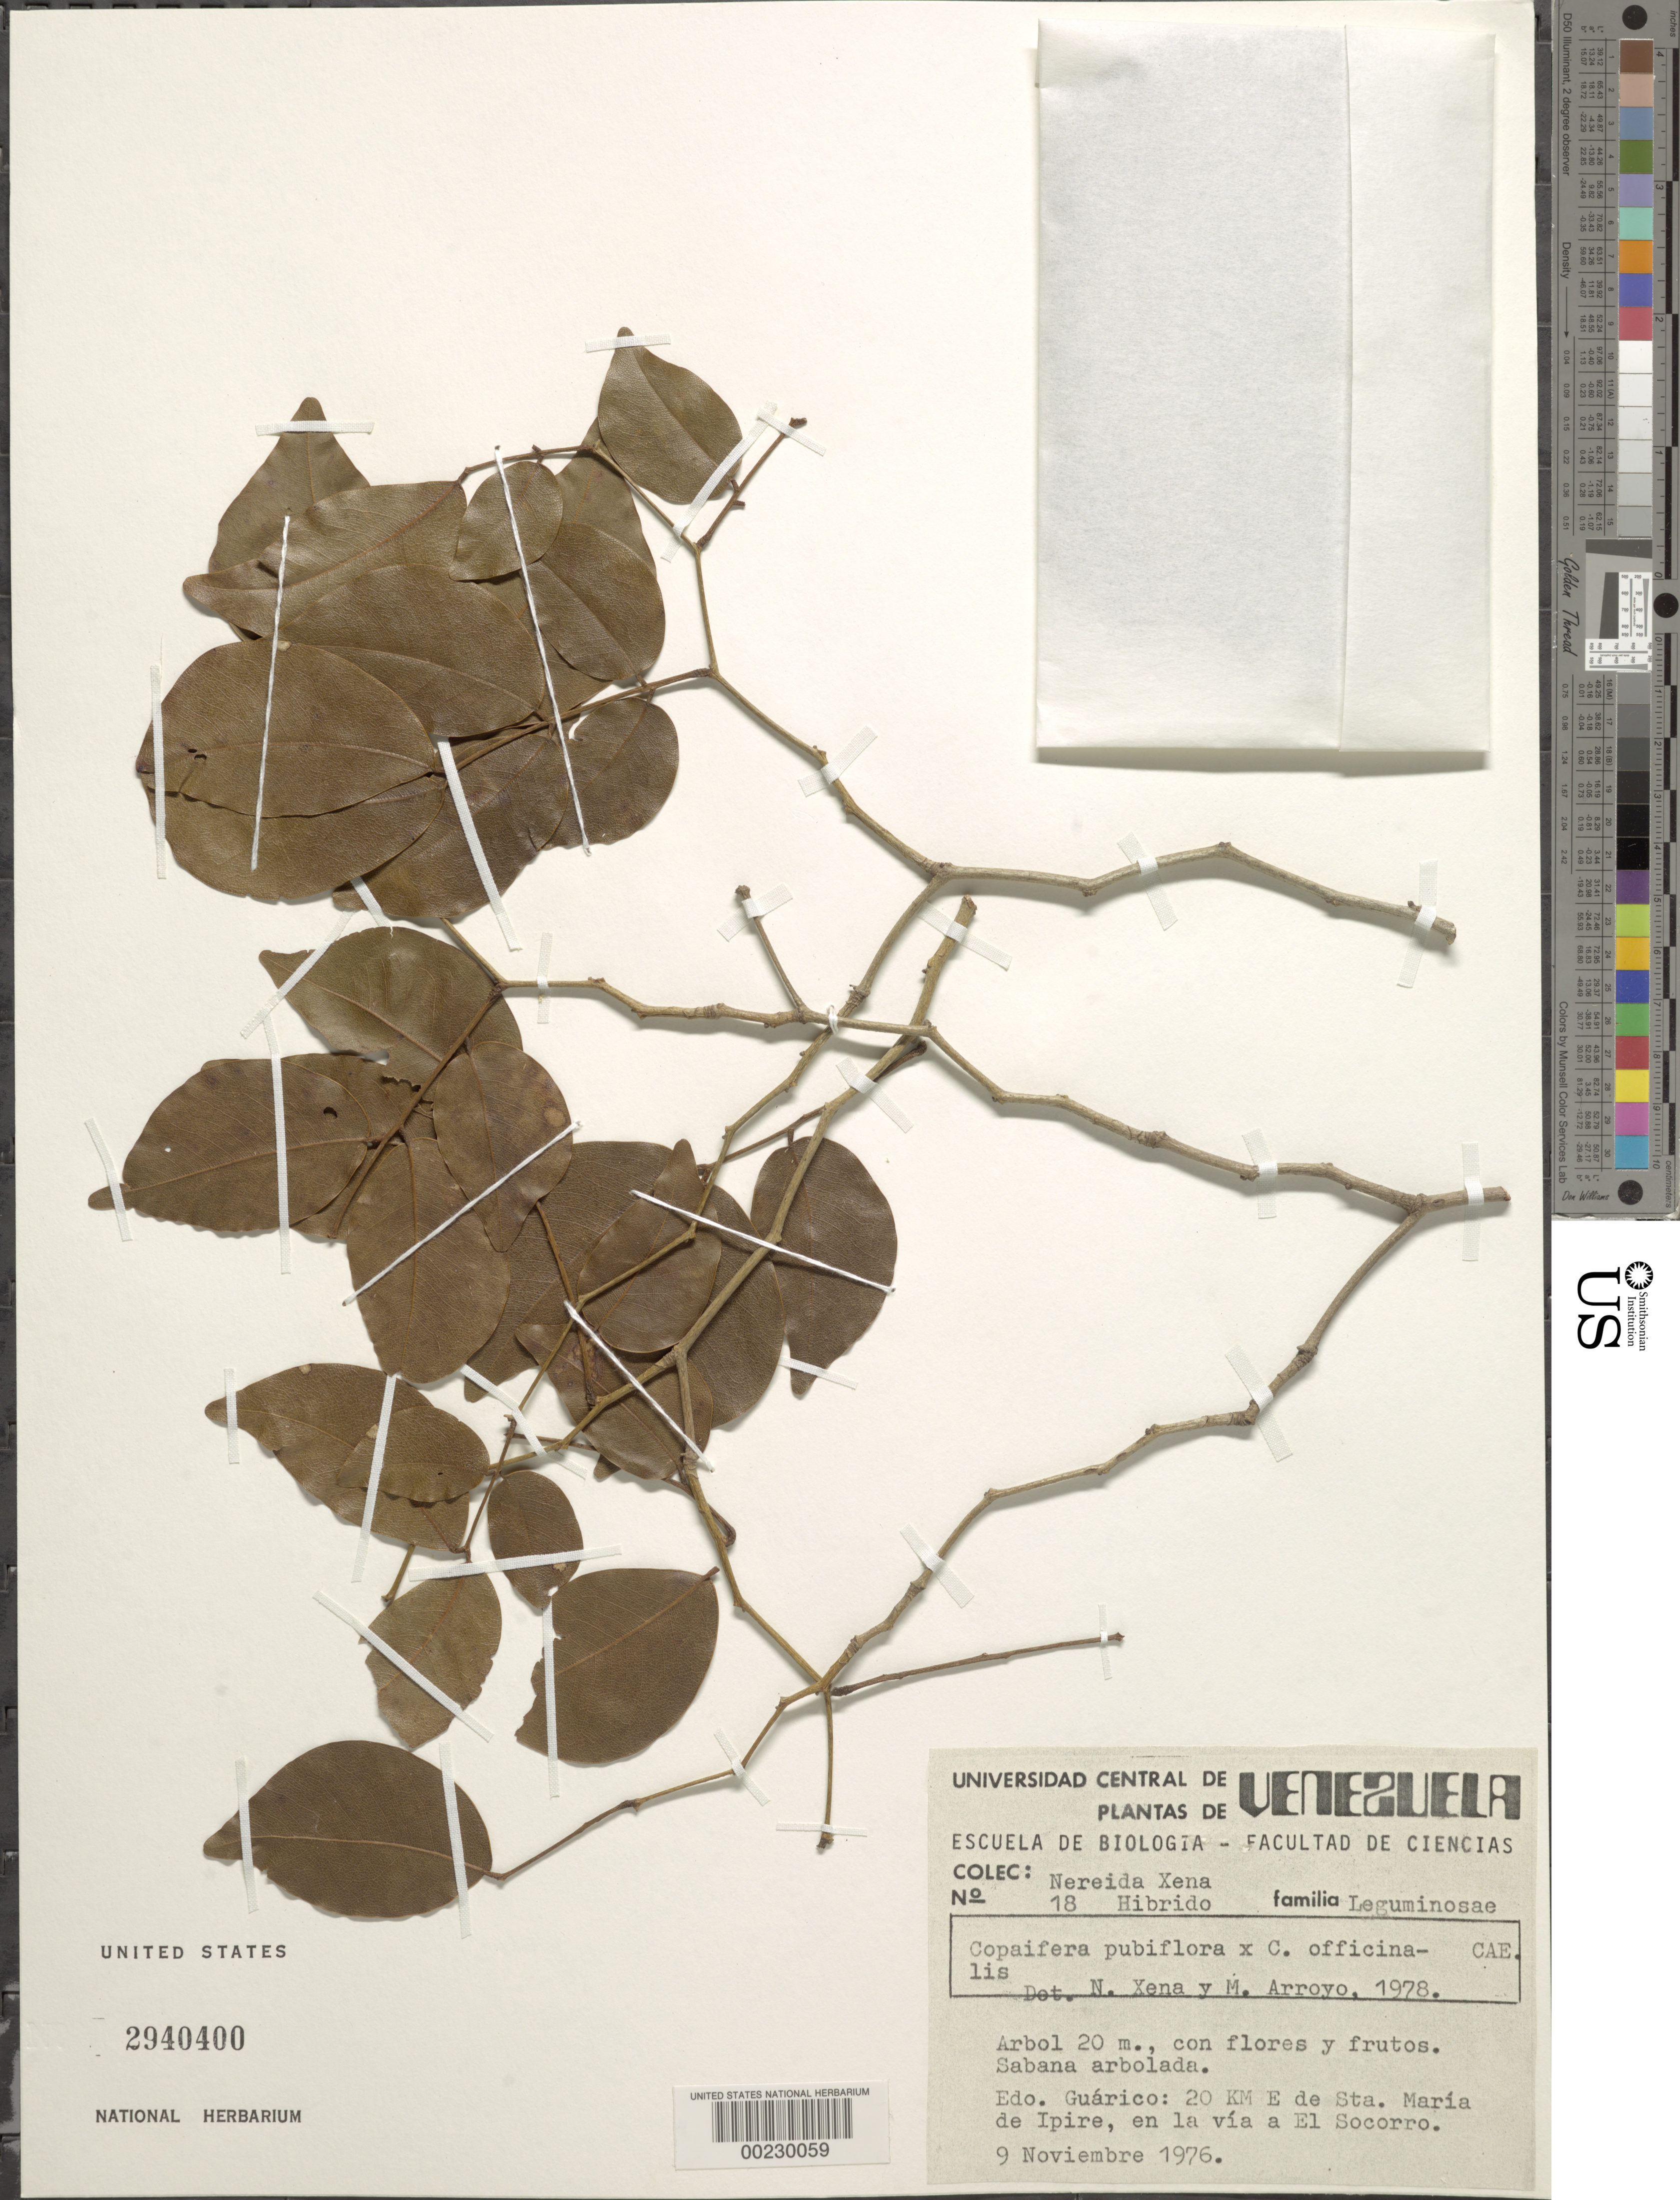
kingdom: Plantae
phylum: Tracheophyta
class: Magnoliopsida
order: Fabales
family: Fabaceae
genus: Copaifera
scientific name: Copaifera pubiflora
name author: Benth.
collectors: N. Xena de Enrech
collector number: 18 Hibrido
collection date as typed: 09 Nov 1976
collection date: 1976-11-09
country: Venezuela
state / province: Guárico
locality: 20 km e of sta. maria de ipire, on the way to socorro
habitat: Savanna with groves of trees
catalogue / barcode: US 2940400